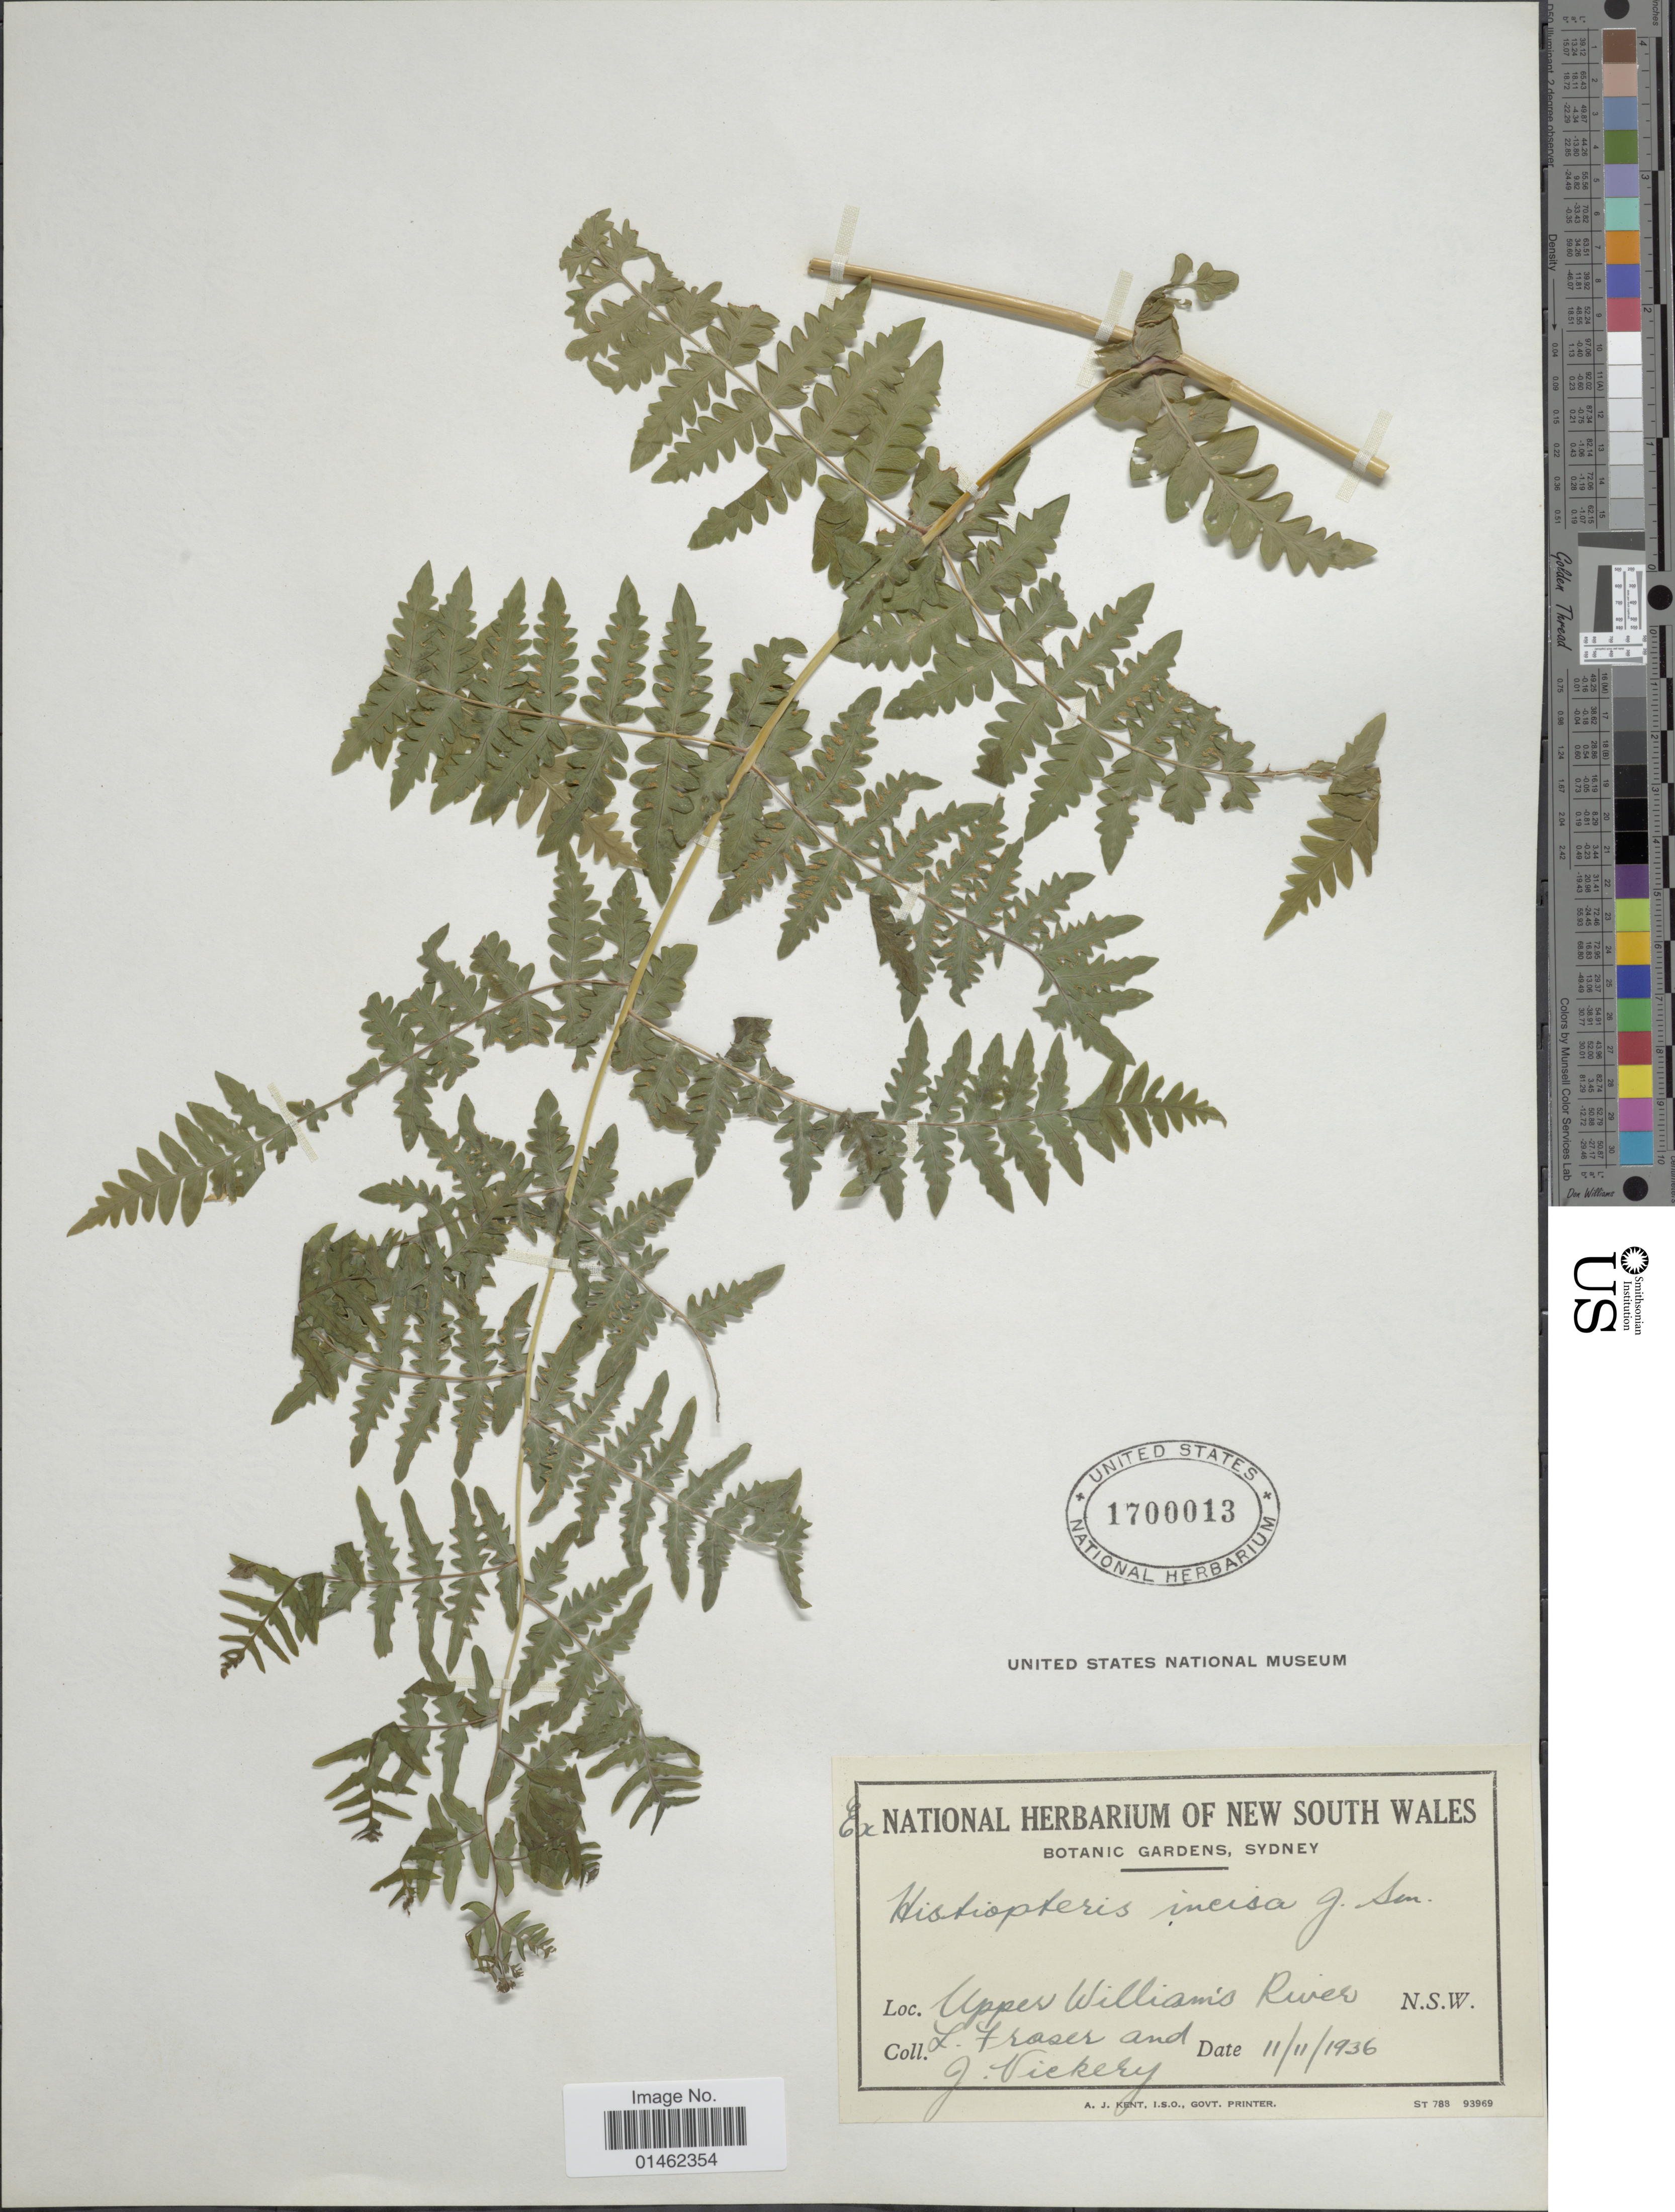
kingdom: Plantae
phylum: Tracheophyta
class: Polypodiopsida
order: Polypodiales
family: Dennstaedtiaceae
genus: Histiopteris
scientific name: Histiopteris incisa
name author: (Thunb.) J. Sm.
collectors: L. Fraser & J. Vickery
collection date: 1936-11-11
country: Australia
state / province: New South Wales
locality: Upper Williams River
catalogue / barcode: US 1700013